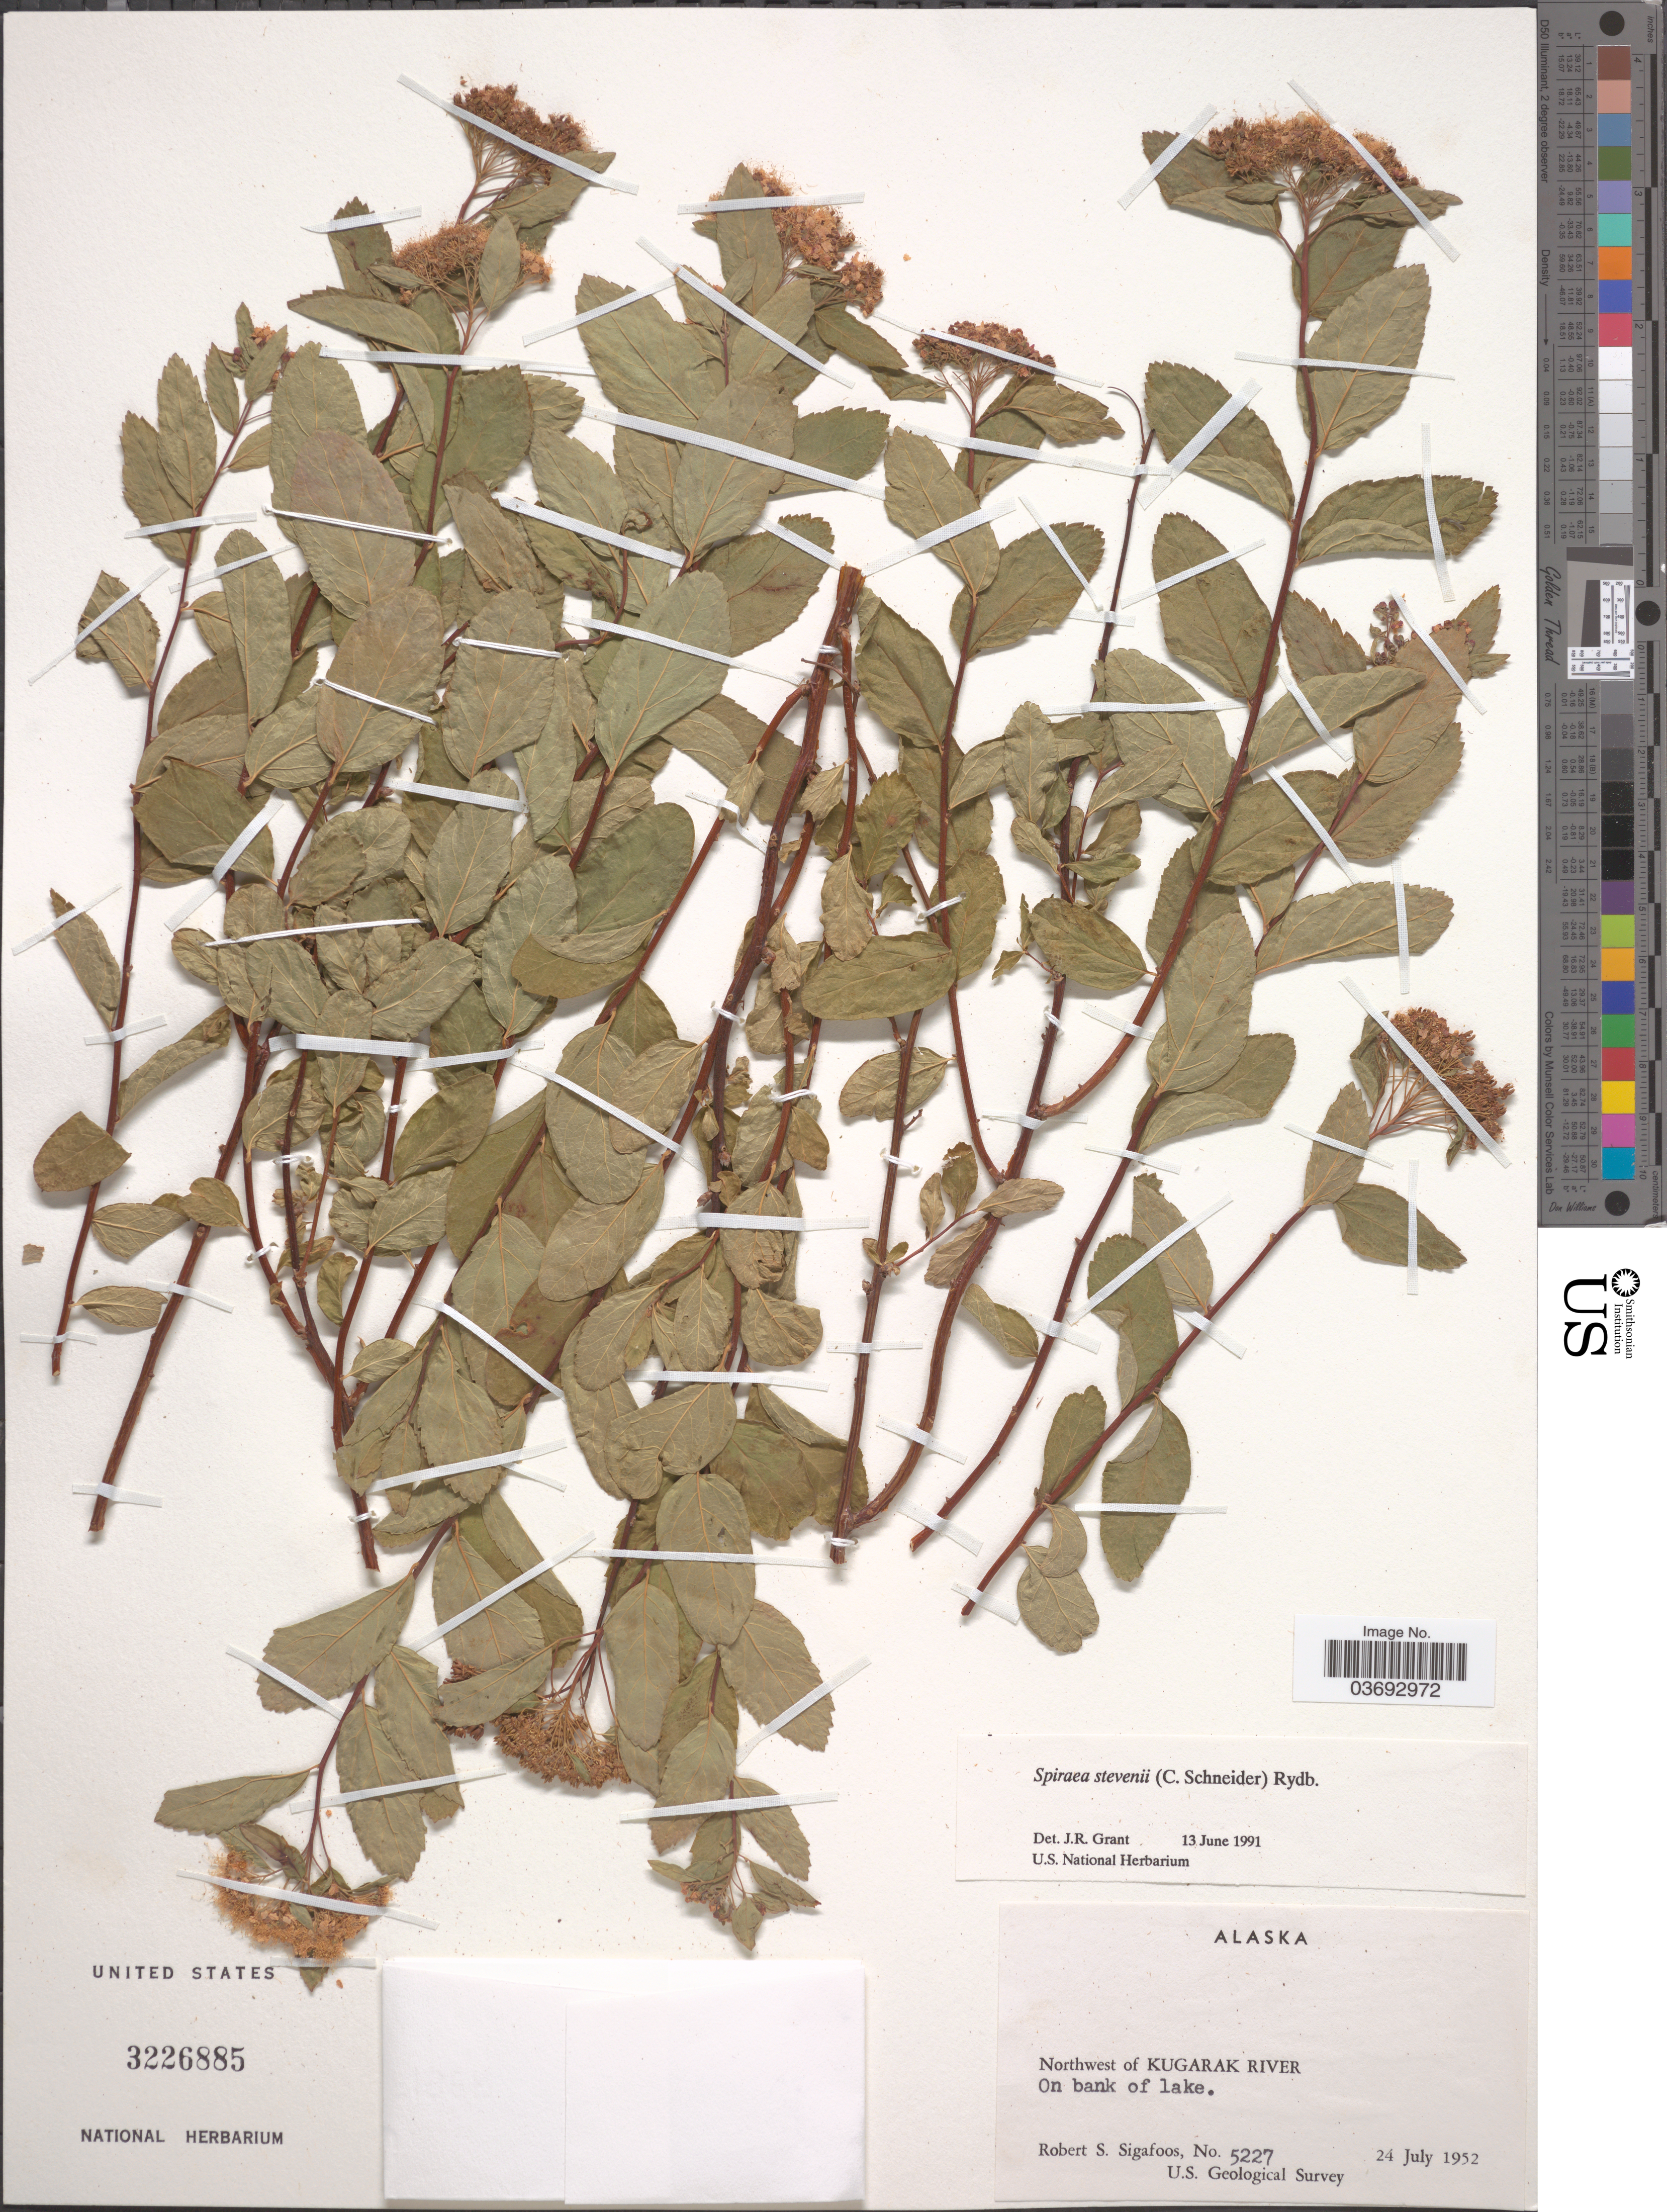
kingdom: Plantae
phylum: Tracheophyta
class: Magnoliopsida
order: Rosales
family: Rosaceae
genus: Spiraea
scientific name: Spiraea stevenii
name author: (C.K. Schneid.) Rydb.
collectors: R. Sigafoos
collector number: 5227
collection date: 1952-07-24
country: United States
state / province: Alaska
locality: Northwest of Kugarak River. On bank of lake.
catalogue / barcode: US 3226885